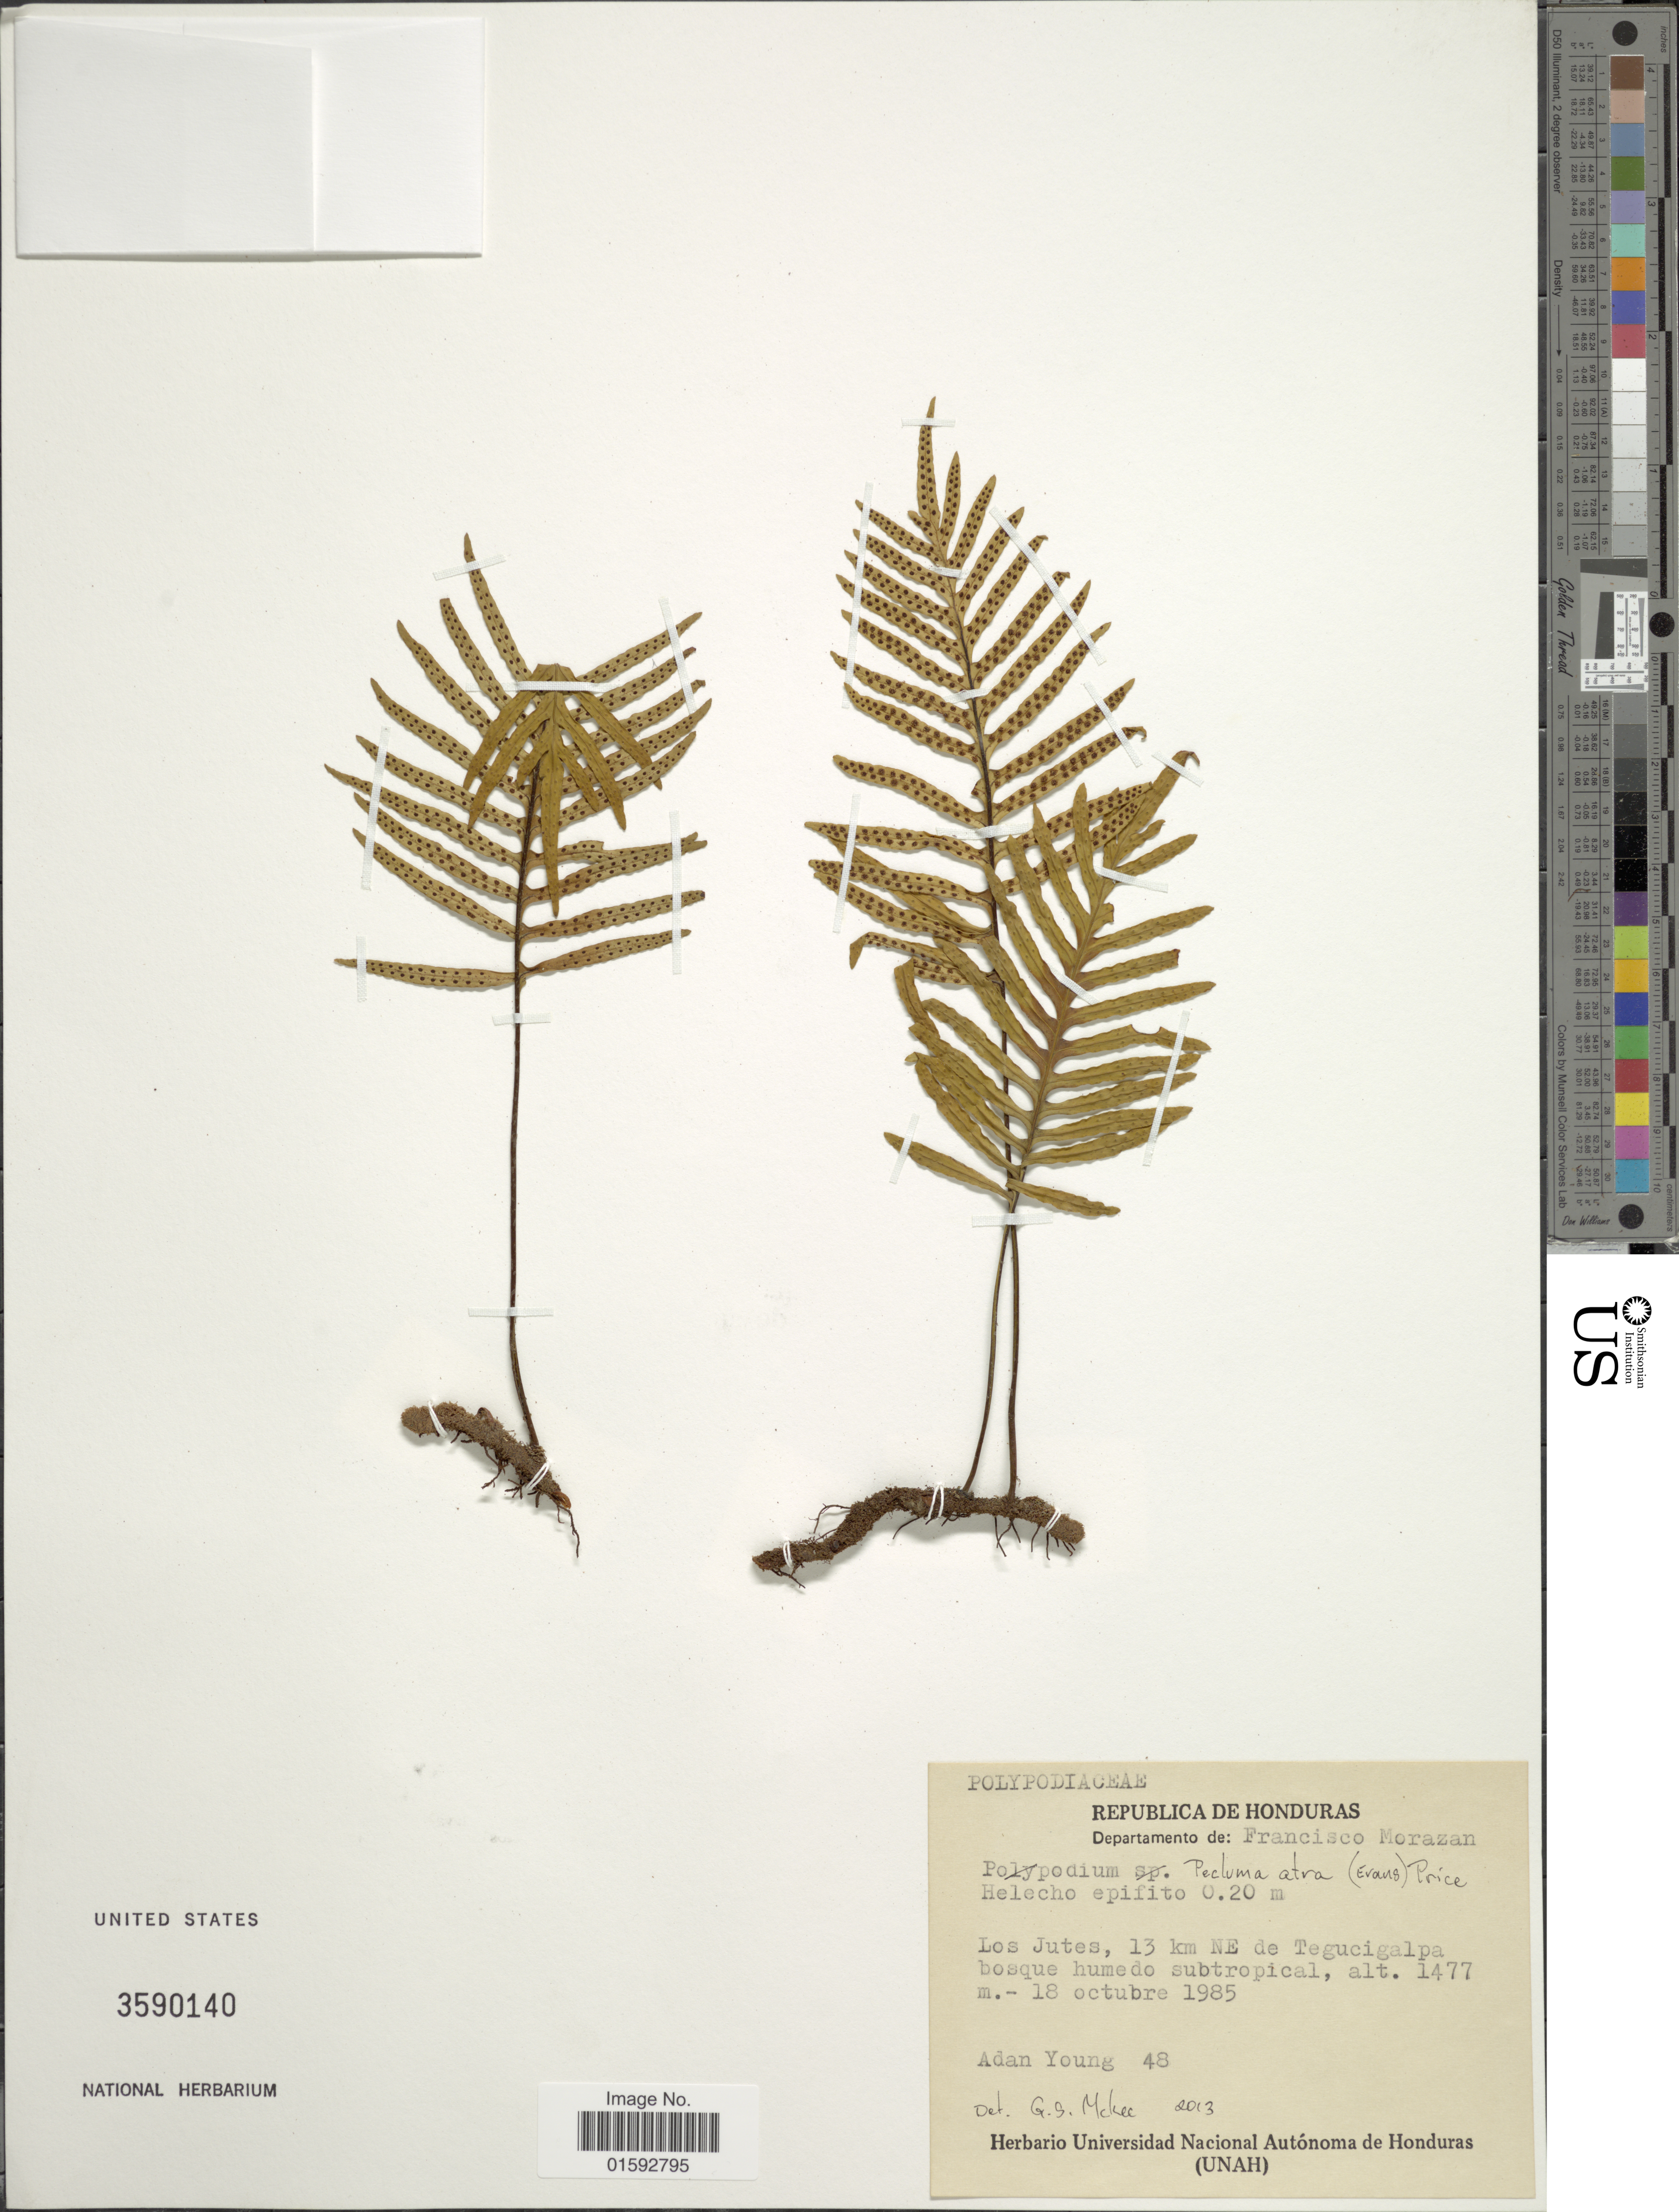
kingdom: Plantae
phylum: Tracheophyta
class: Polypodiopsida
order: Polypodiales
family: Polypodiaceae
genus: Pecluma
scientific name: Pecluma atra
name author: (Rosenst.) M.G. Price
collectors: A. Young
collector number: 48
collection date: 1985-10-18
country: Honduras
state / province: Fco. Morazán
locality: Los Jutes, 13 km NE de Tegucigalpa bosque humedo subtropical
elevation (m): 1477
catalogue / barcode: US 3590140